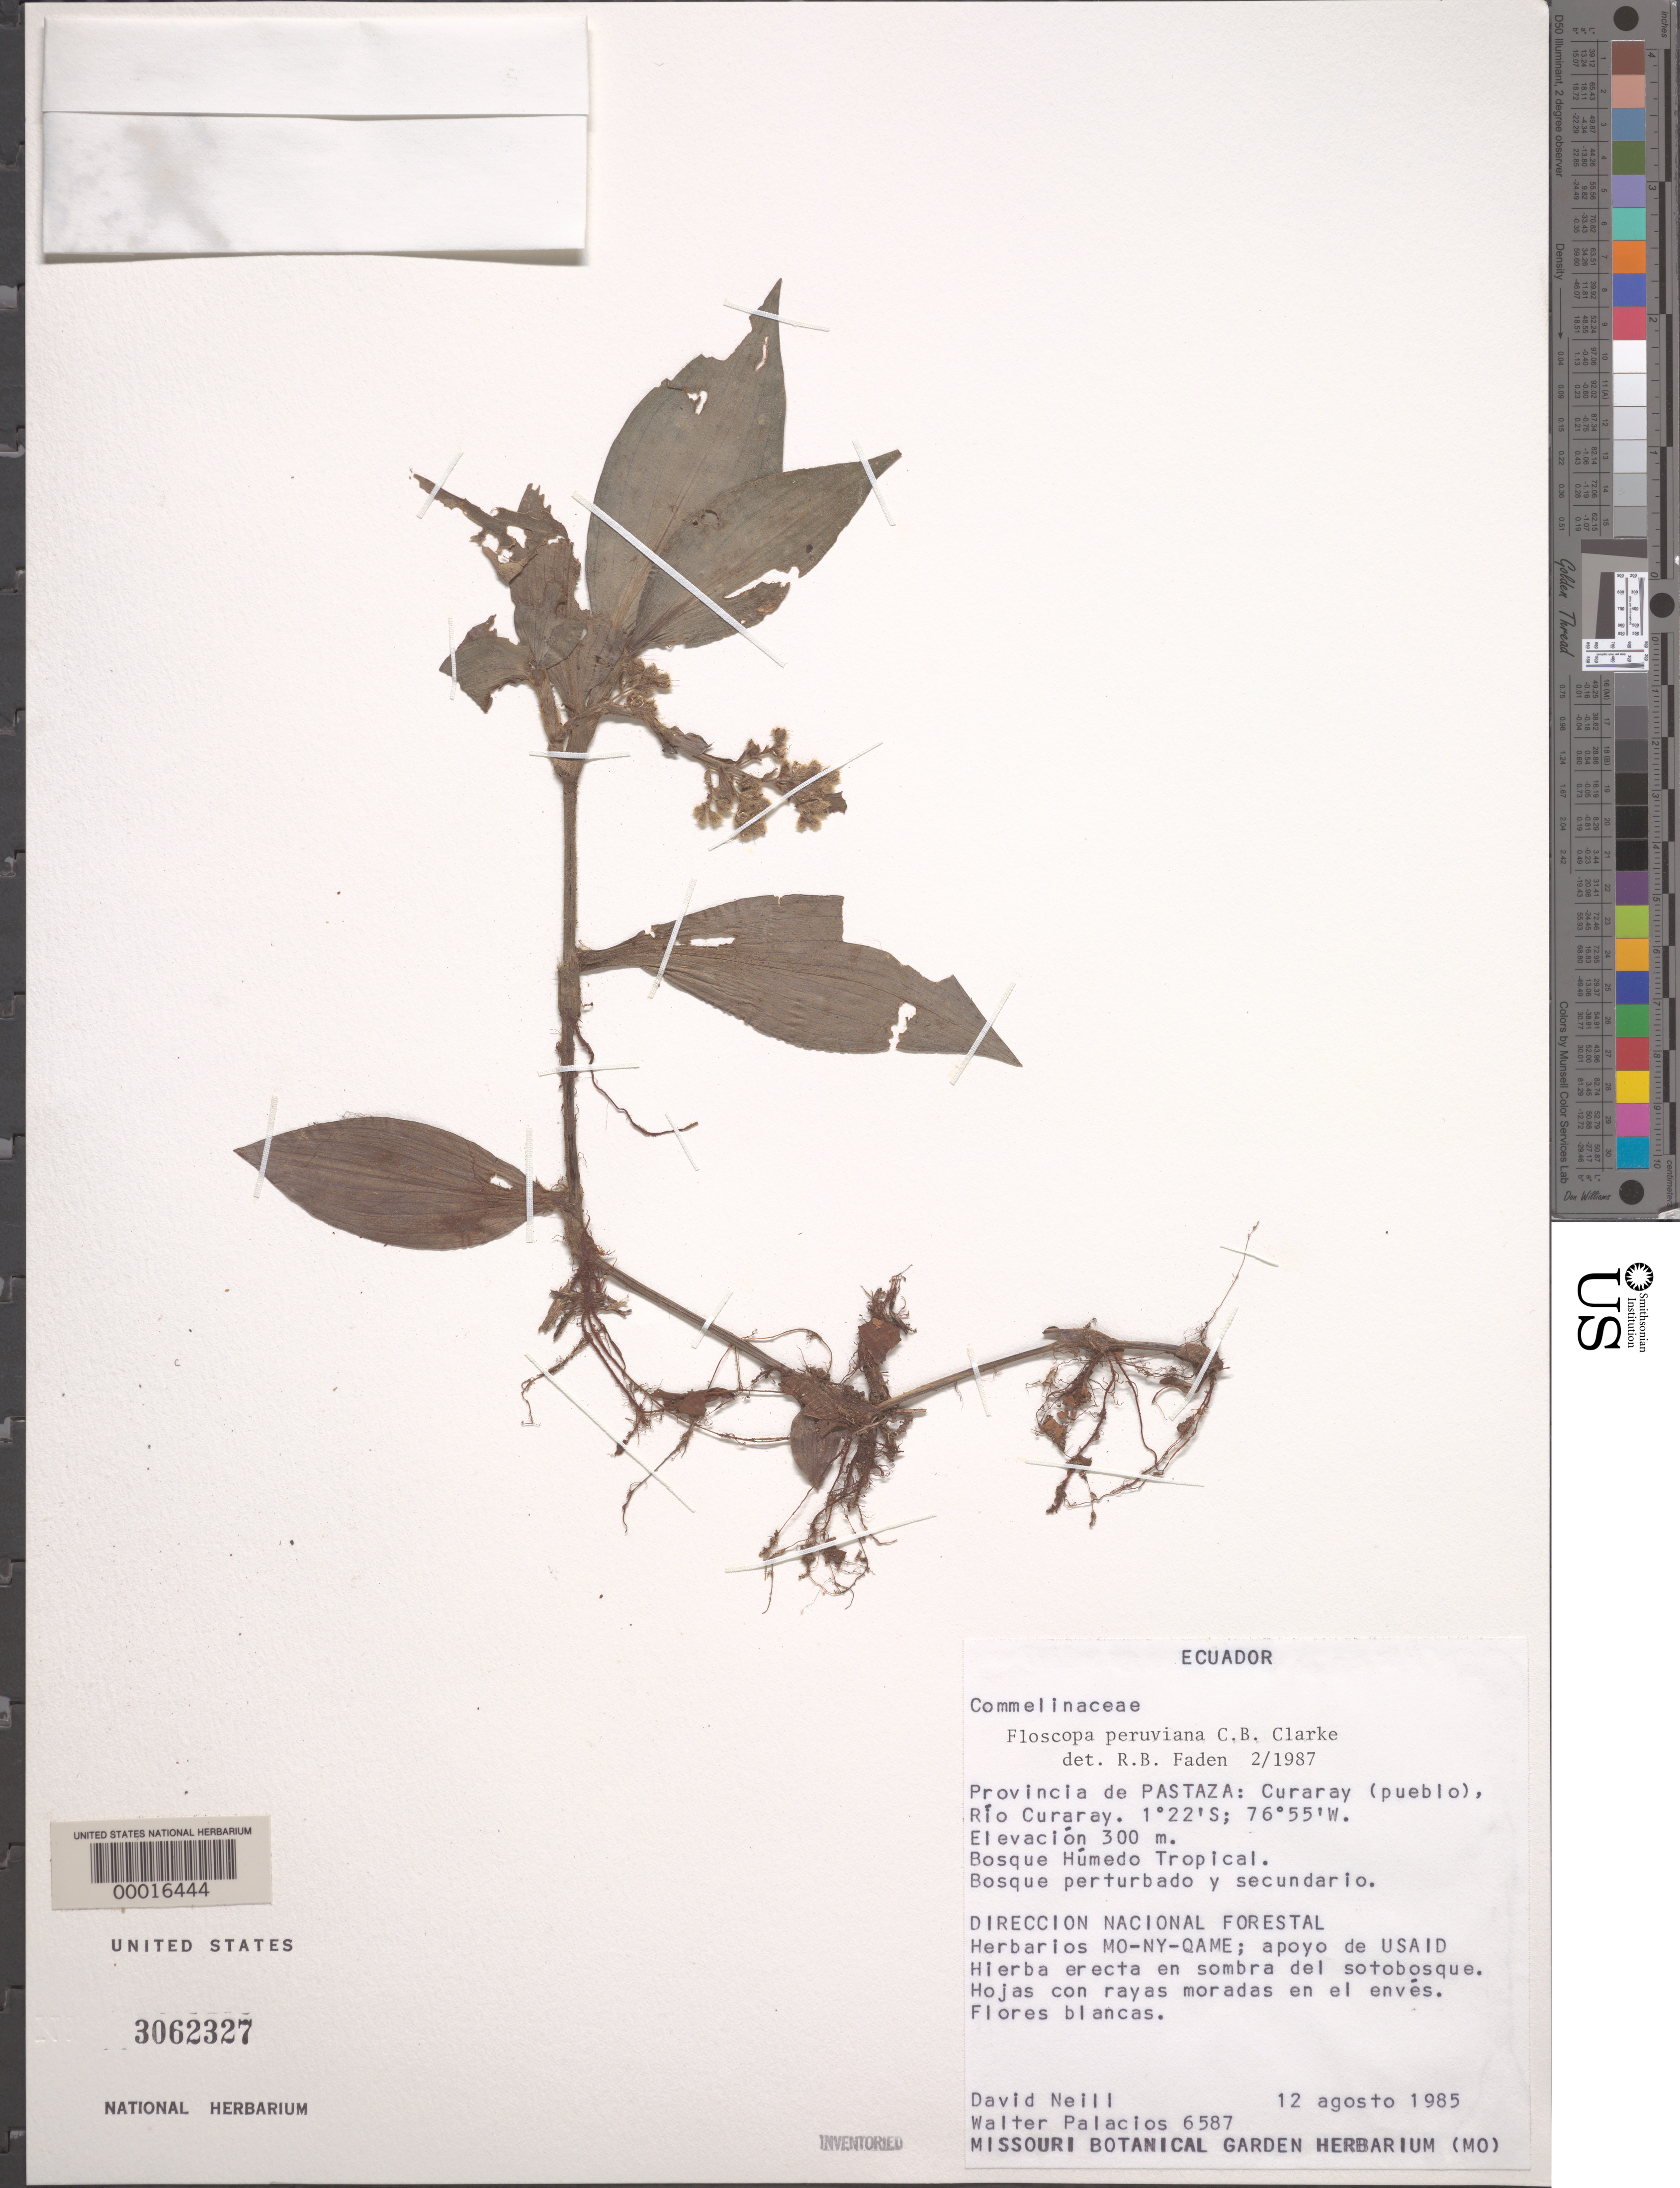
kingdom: Plantae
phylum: Tracheophyta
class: Liliopsida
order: Commelinales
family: Commelinaceae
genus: Floscopa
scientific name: Floscopa peruviana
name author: Hassk. ex C.B. Clarke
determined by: Faden, Robert B., (US), Smithsonian Institution - National Museum of Natural History (UNITED STATES)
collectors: D. A. Neill & W. Palacios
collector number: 6587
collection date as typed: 12 Aug 1985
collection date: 1985-08-12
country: Ecuador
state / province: Pastaza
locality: Curaray (pueblo), Rio curaray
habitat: Bosque humedo tropical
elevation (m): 300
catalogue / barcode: US 3062327